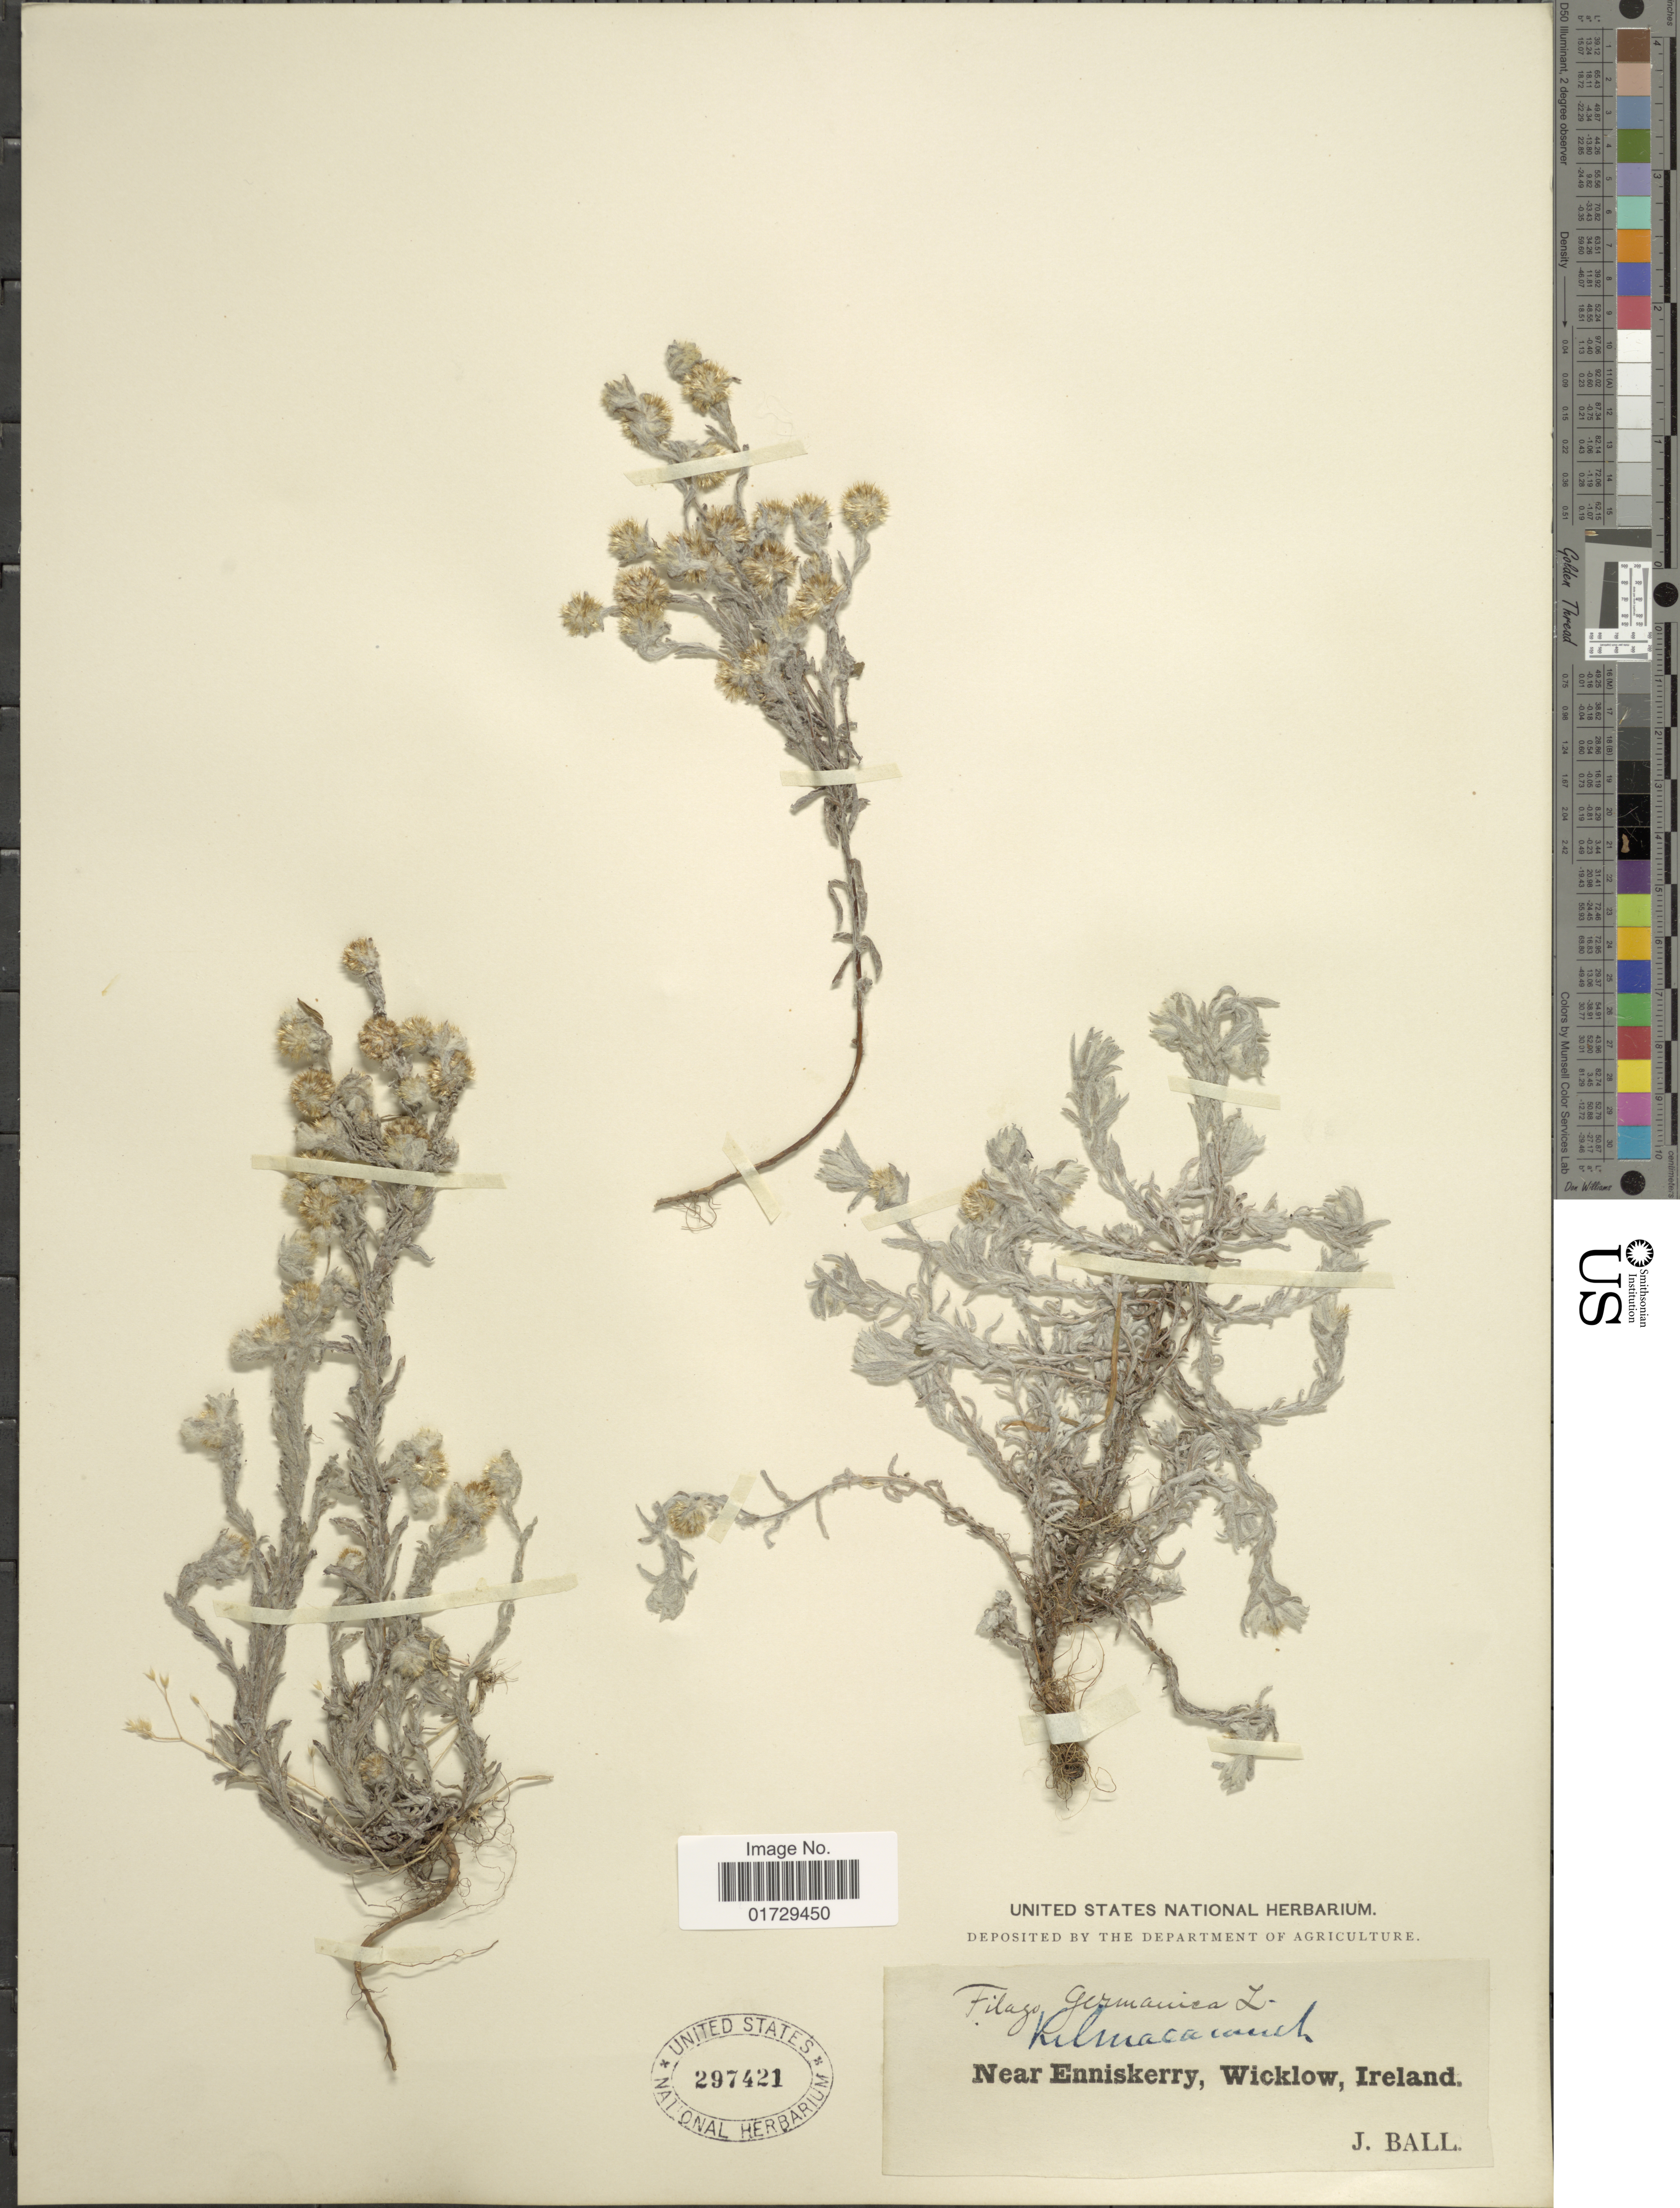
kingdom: Plantae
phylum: Tracheophyta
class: Magnoliopsida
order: Asterales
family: Asteraceae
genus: Filago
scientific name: Filago germanica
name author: (L.) Huds.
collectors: J. Ball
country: Ireland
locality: Near Enniskerry, Wicklow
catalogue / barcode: US 297421